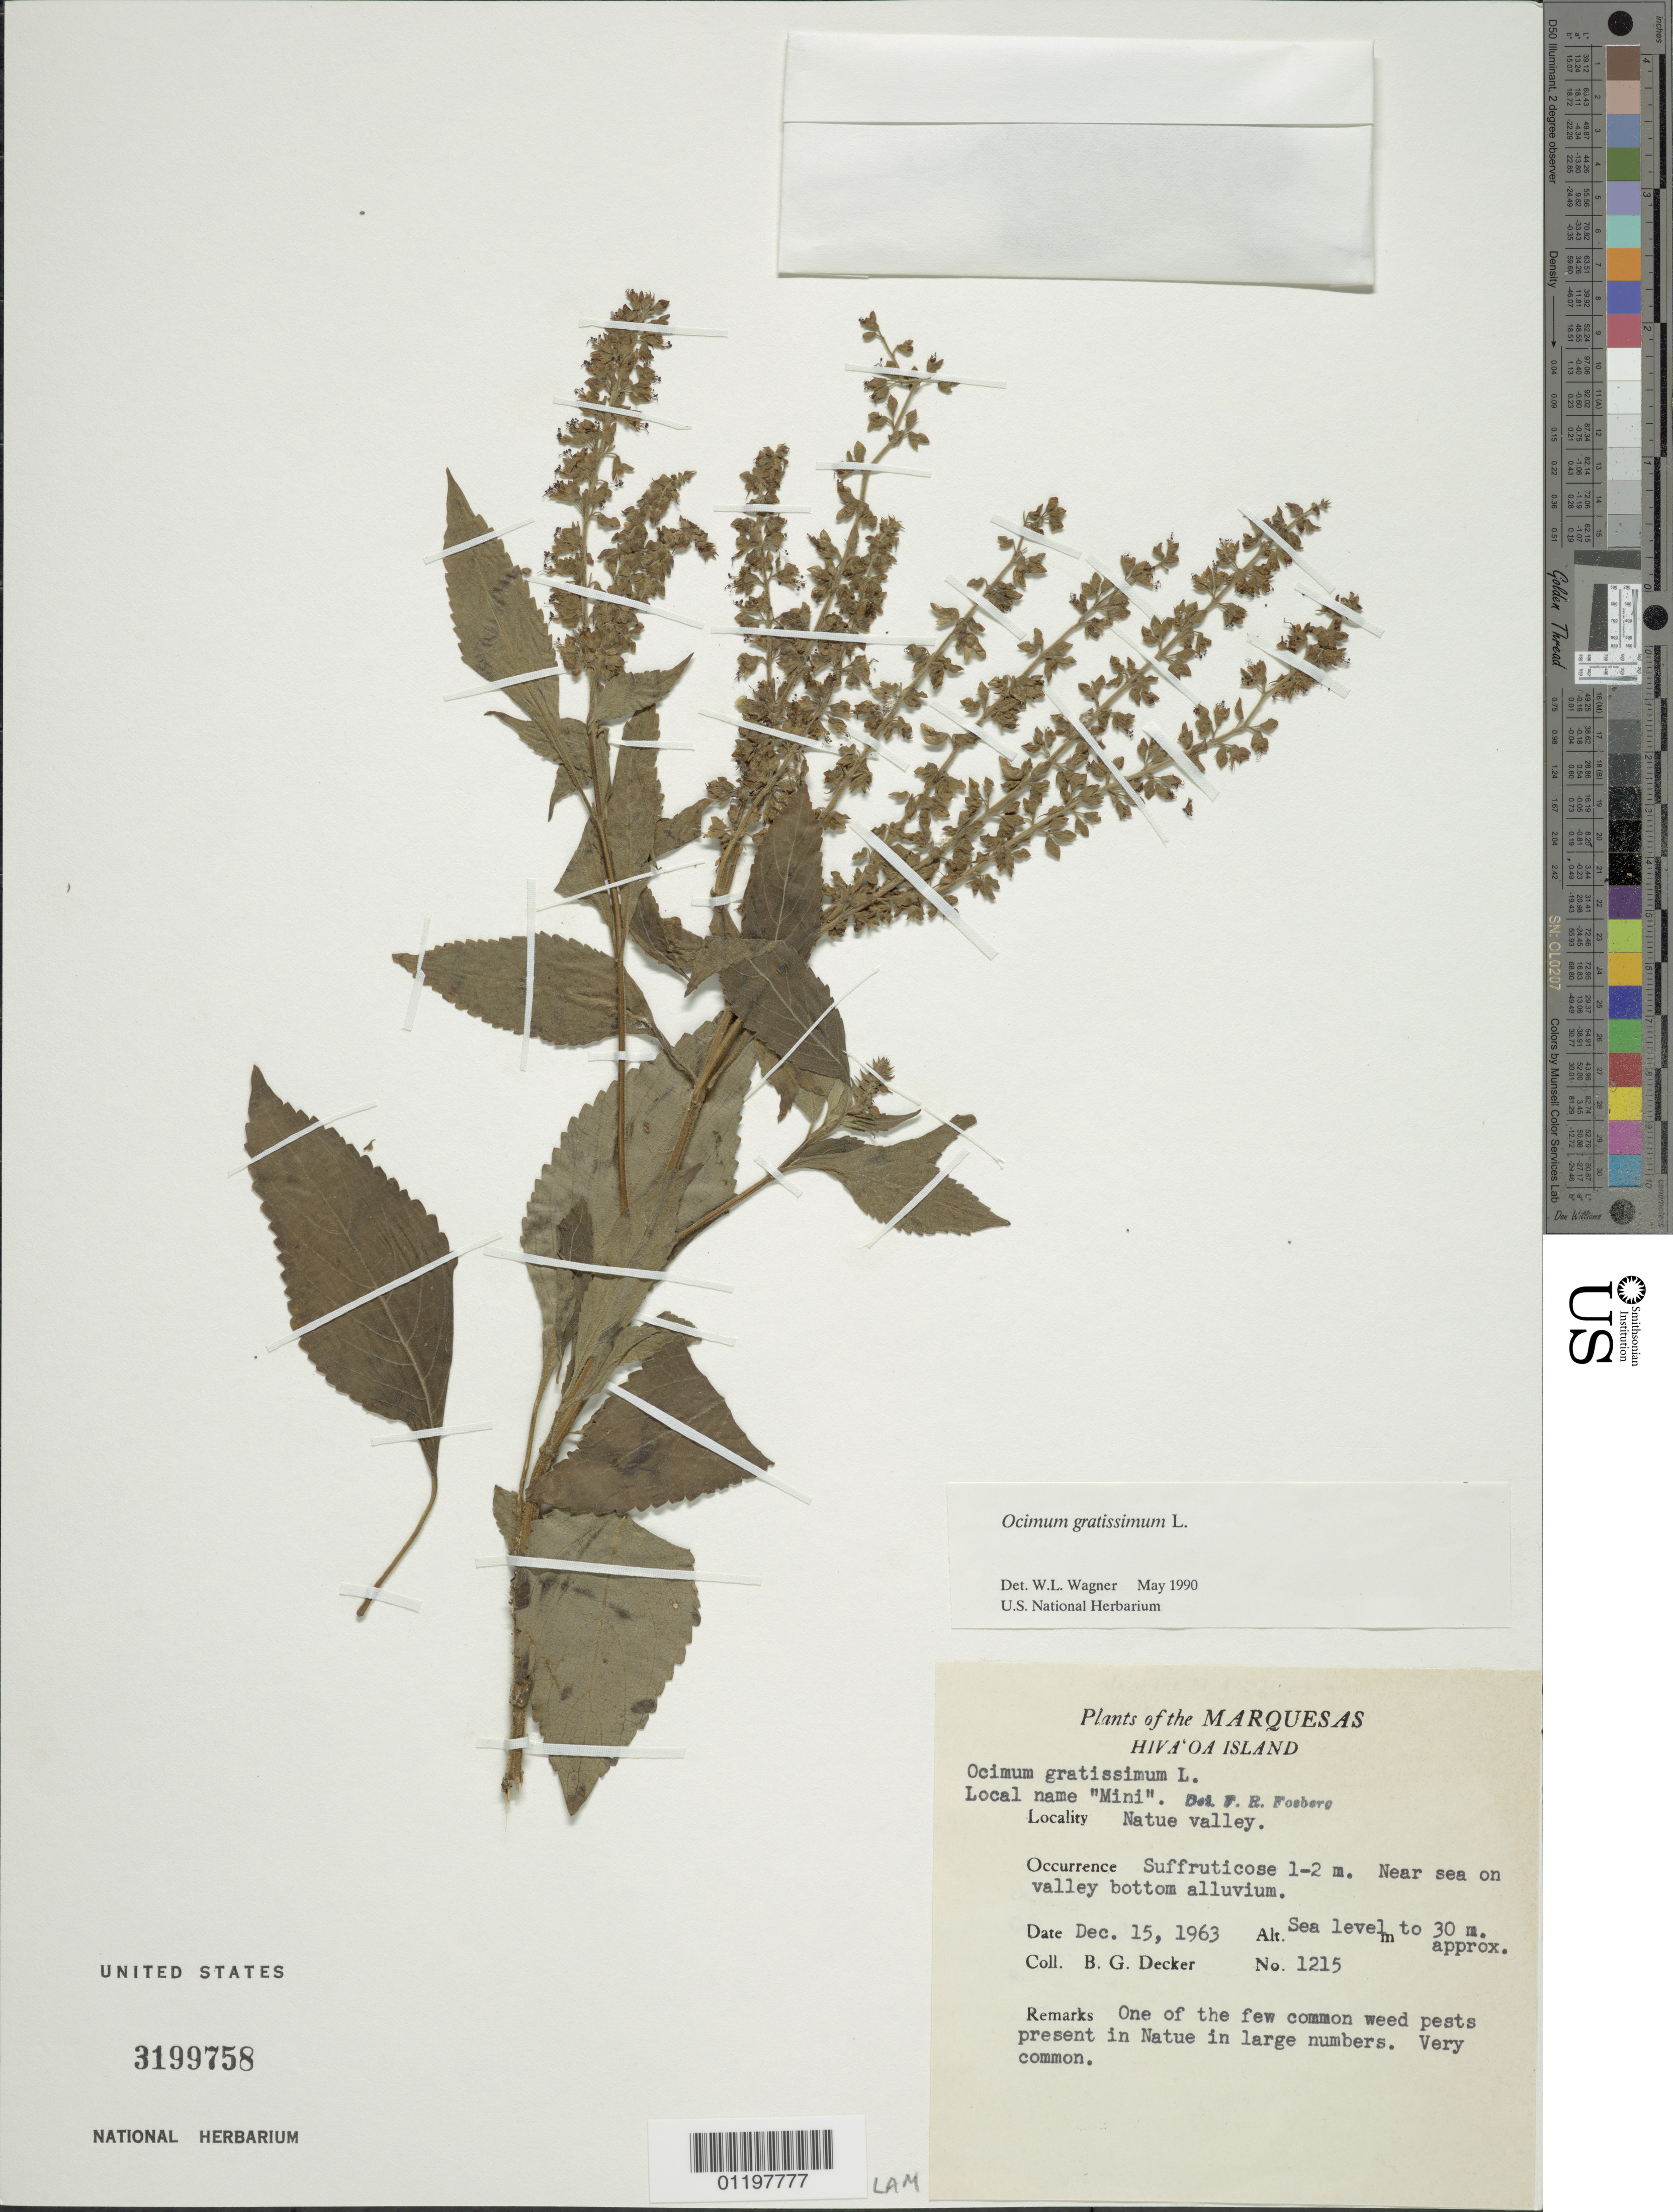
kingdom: Plantae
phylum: Tracheophyta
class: Magnoliopsida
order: Lamiales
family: Lamiaceae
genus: Ocimum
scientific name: Ocimum gratissimum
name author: L.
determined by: Wagner, W. L., (BOT), Smithsonian Institution - National Museum of Natural History (UNITED STATES)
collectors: B. G. Decker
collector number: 1215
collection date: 1963-12-15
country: French Polynesia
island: Hiva Oa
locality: Natue Valley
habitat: Near sea on valley bottom alluvium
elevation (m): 0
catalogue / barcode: US 3199758